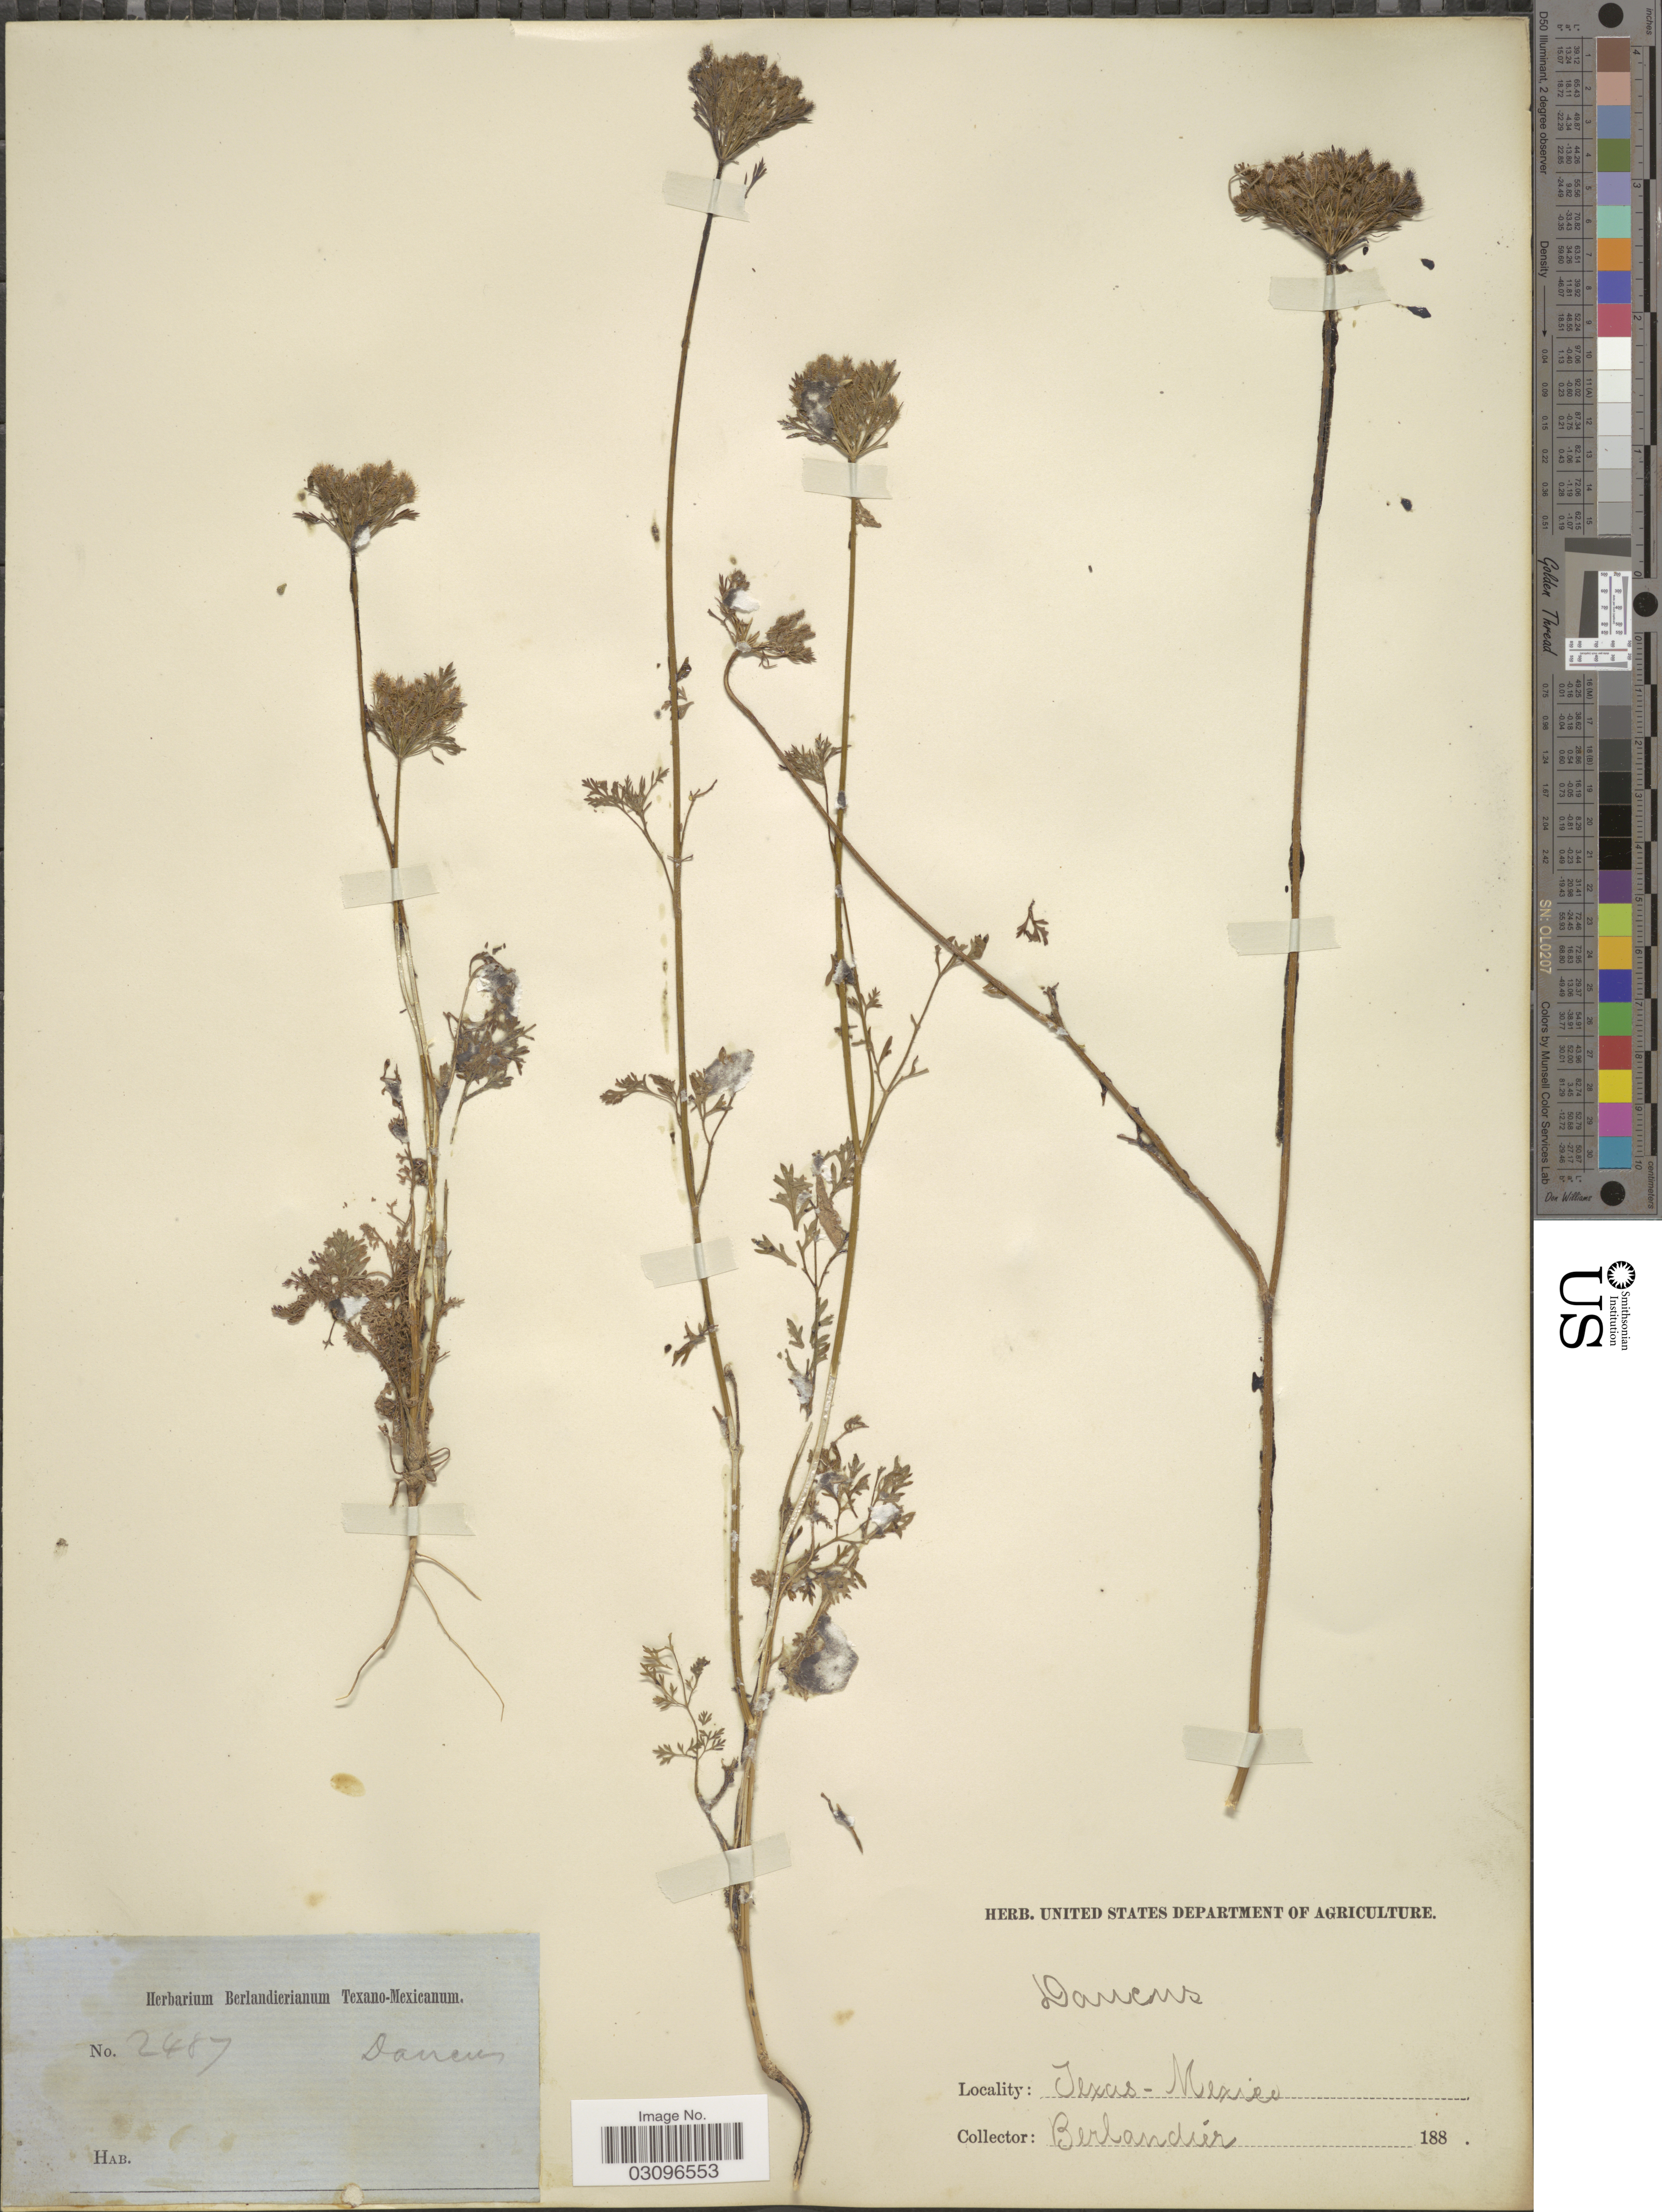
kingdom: Plantae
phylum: Tracheophyta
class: Magnoliopsida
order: Apiales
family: Apiaceae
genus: Daucus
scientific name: Daucus pusillus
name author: Michx.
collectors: J. L. Berlandier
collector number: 2487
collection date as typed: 188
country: United States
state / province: Texas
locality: Texas-Mexico.